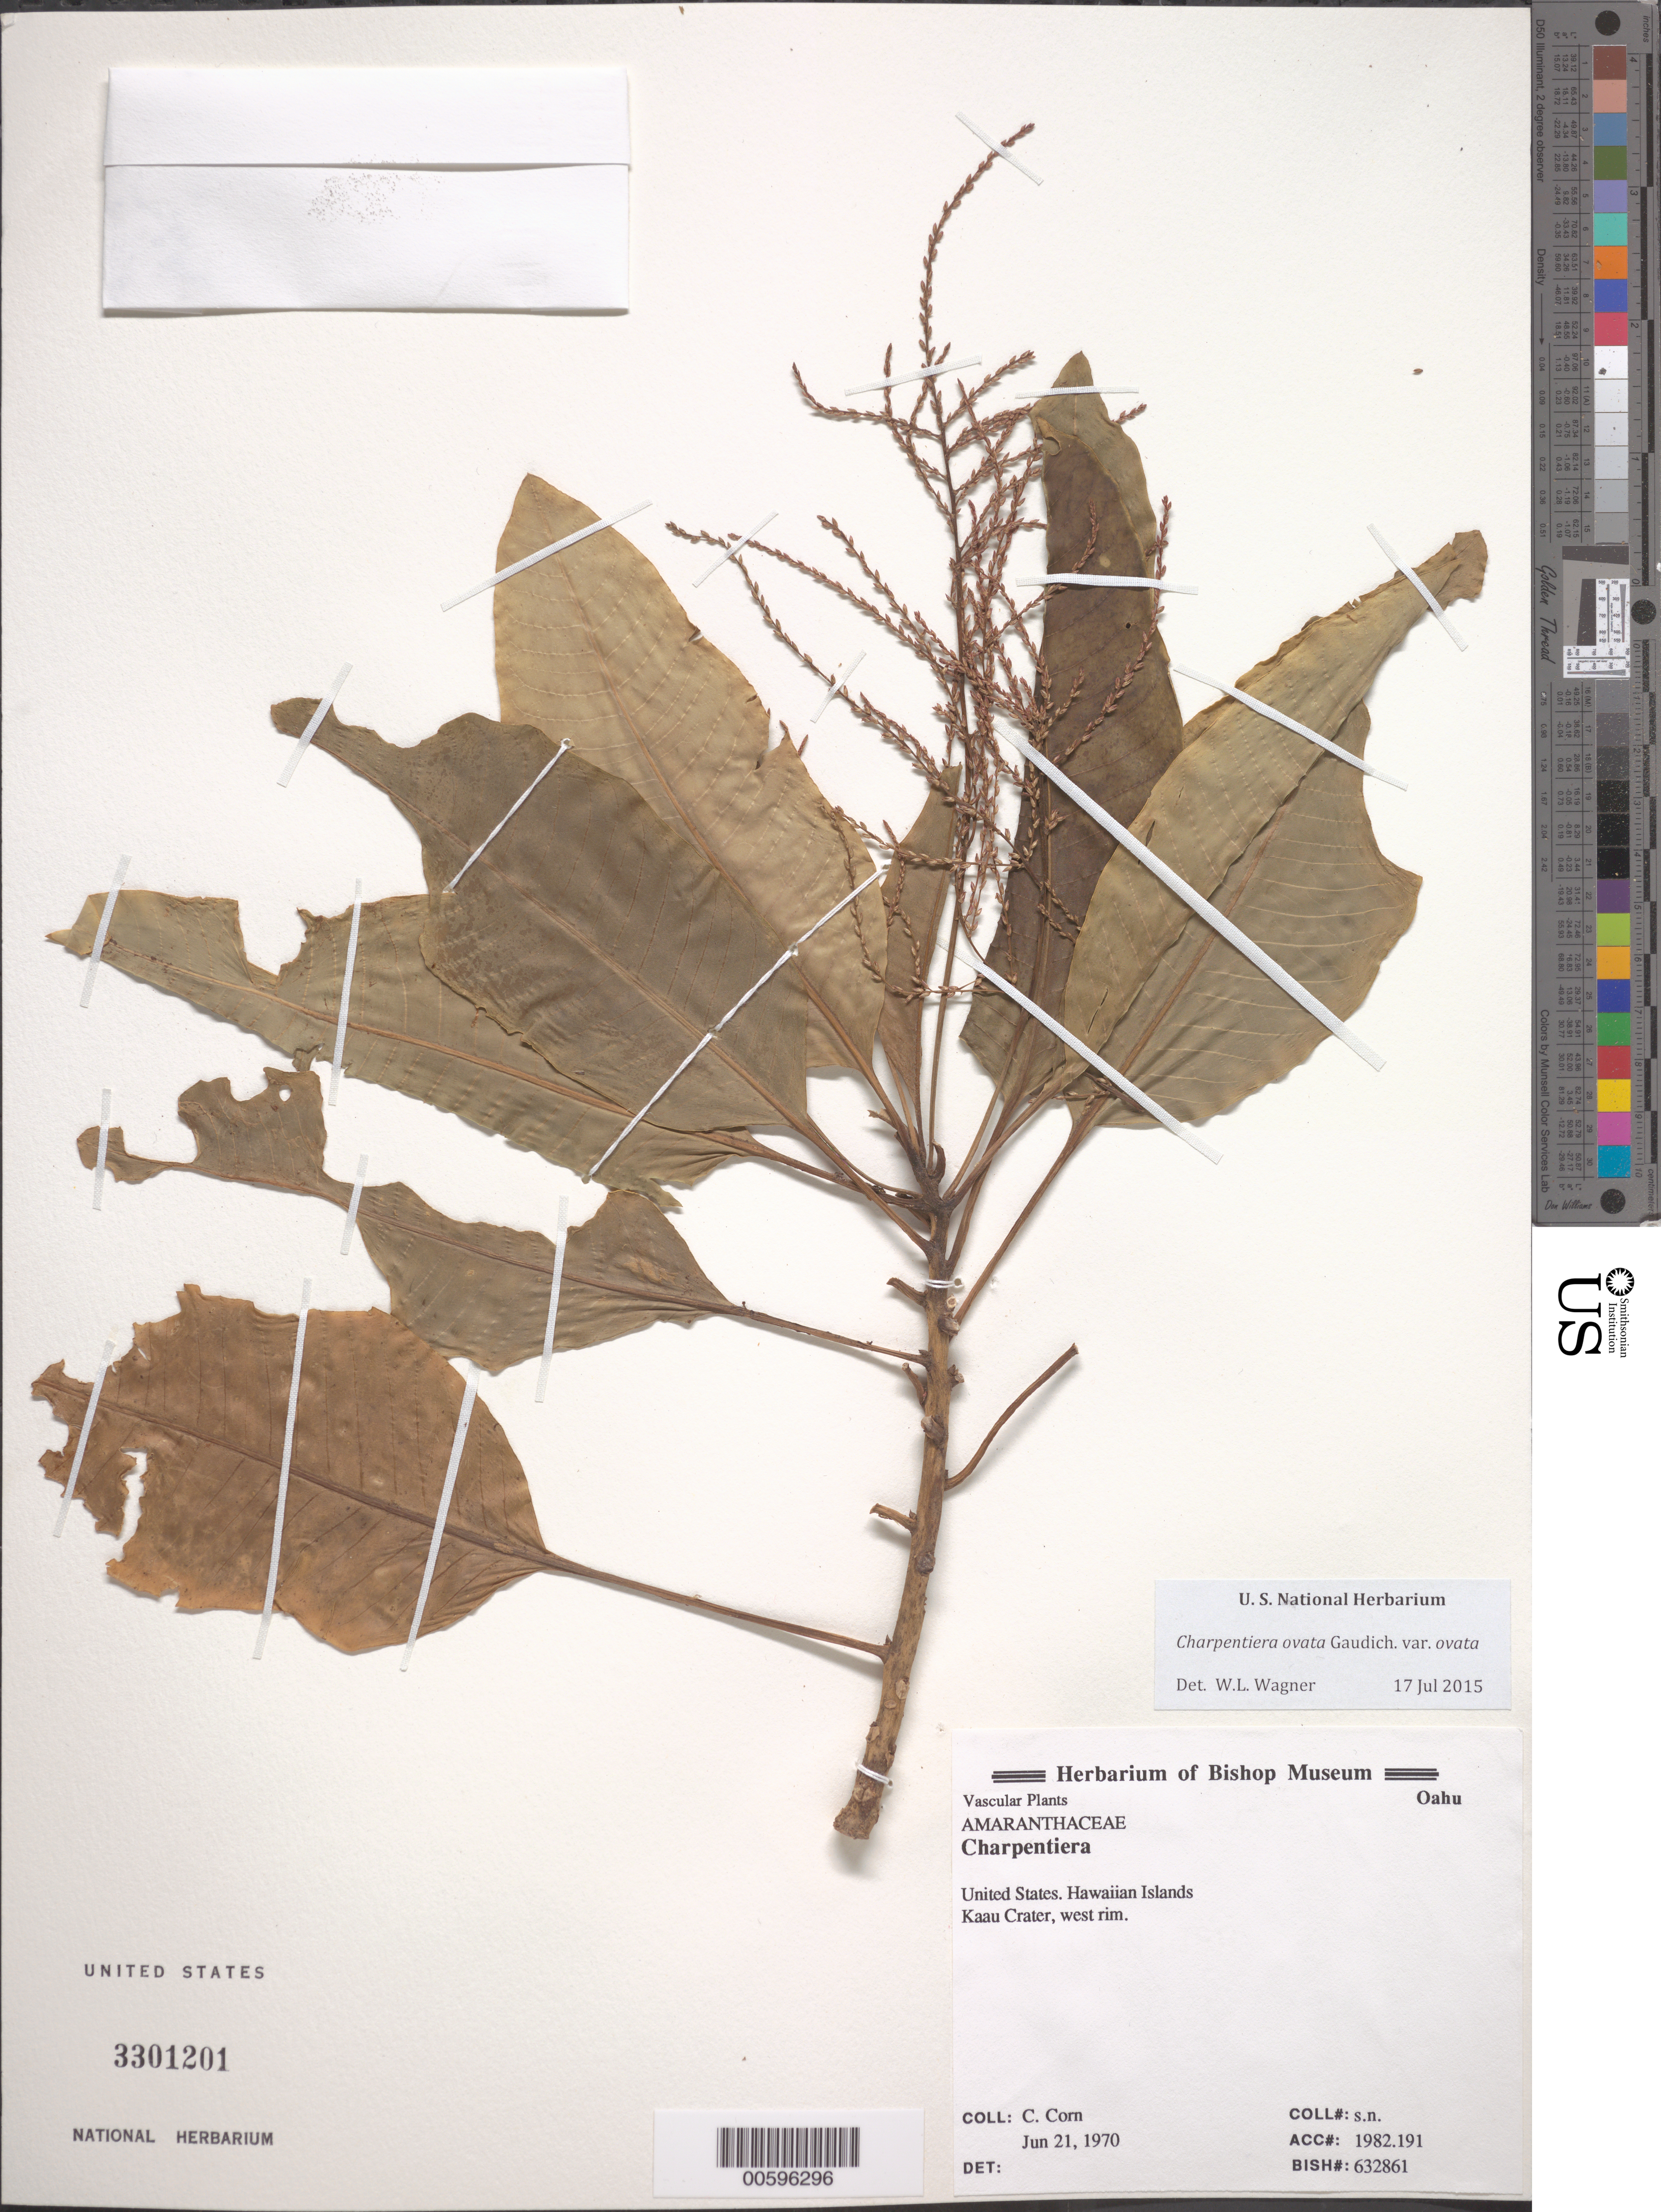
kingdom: Plantae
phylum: Tracheophyta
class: Magnoliopsida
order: Caryophyllales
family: Amaranthaceae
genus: Charpentiera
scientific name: Charpentiera ovata var. ovata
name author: Gaudich.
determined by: Wagner, W. L., (BOT), Smithsonian Institution - National Museum of Natural History (UNITED STATES)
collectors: C. Corn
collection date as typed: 21 Jun 1970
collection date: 1970-06-21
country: United States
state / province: Hawaii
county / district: Honolulu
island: Oahu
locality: Kaau Crater, W rim.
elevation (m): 0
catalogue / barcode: US 3301201